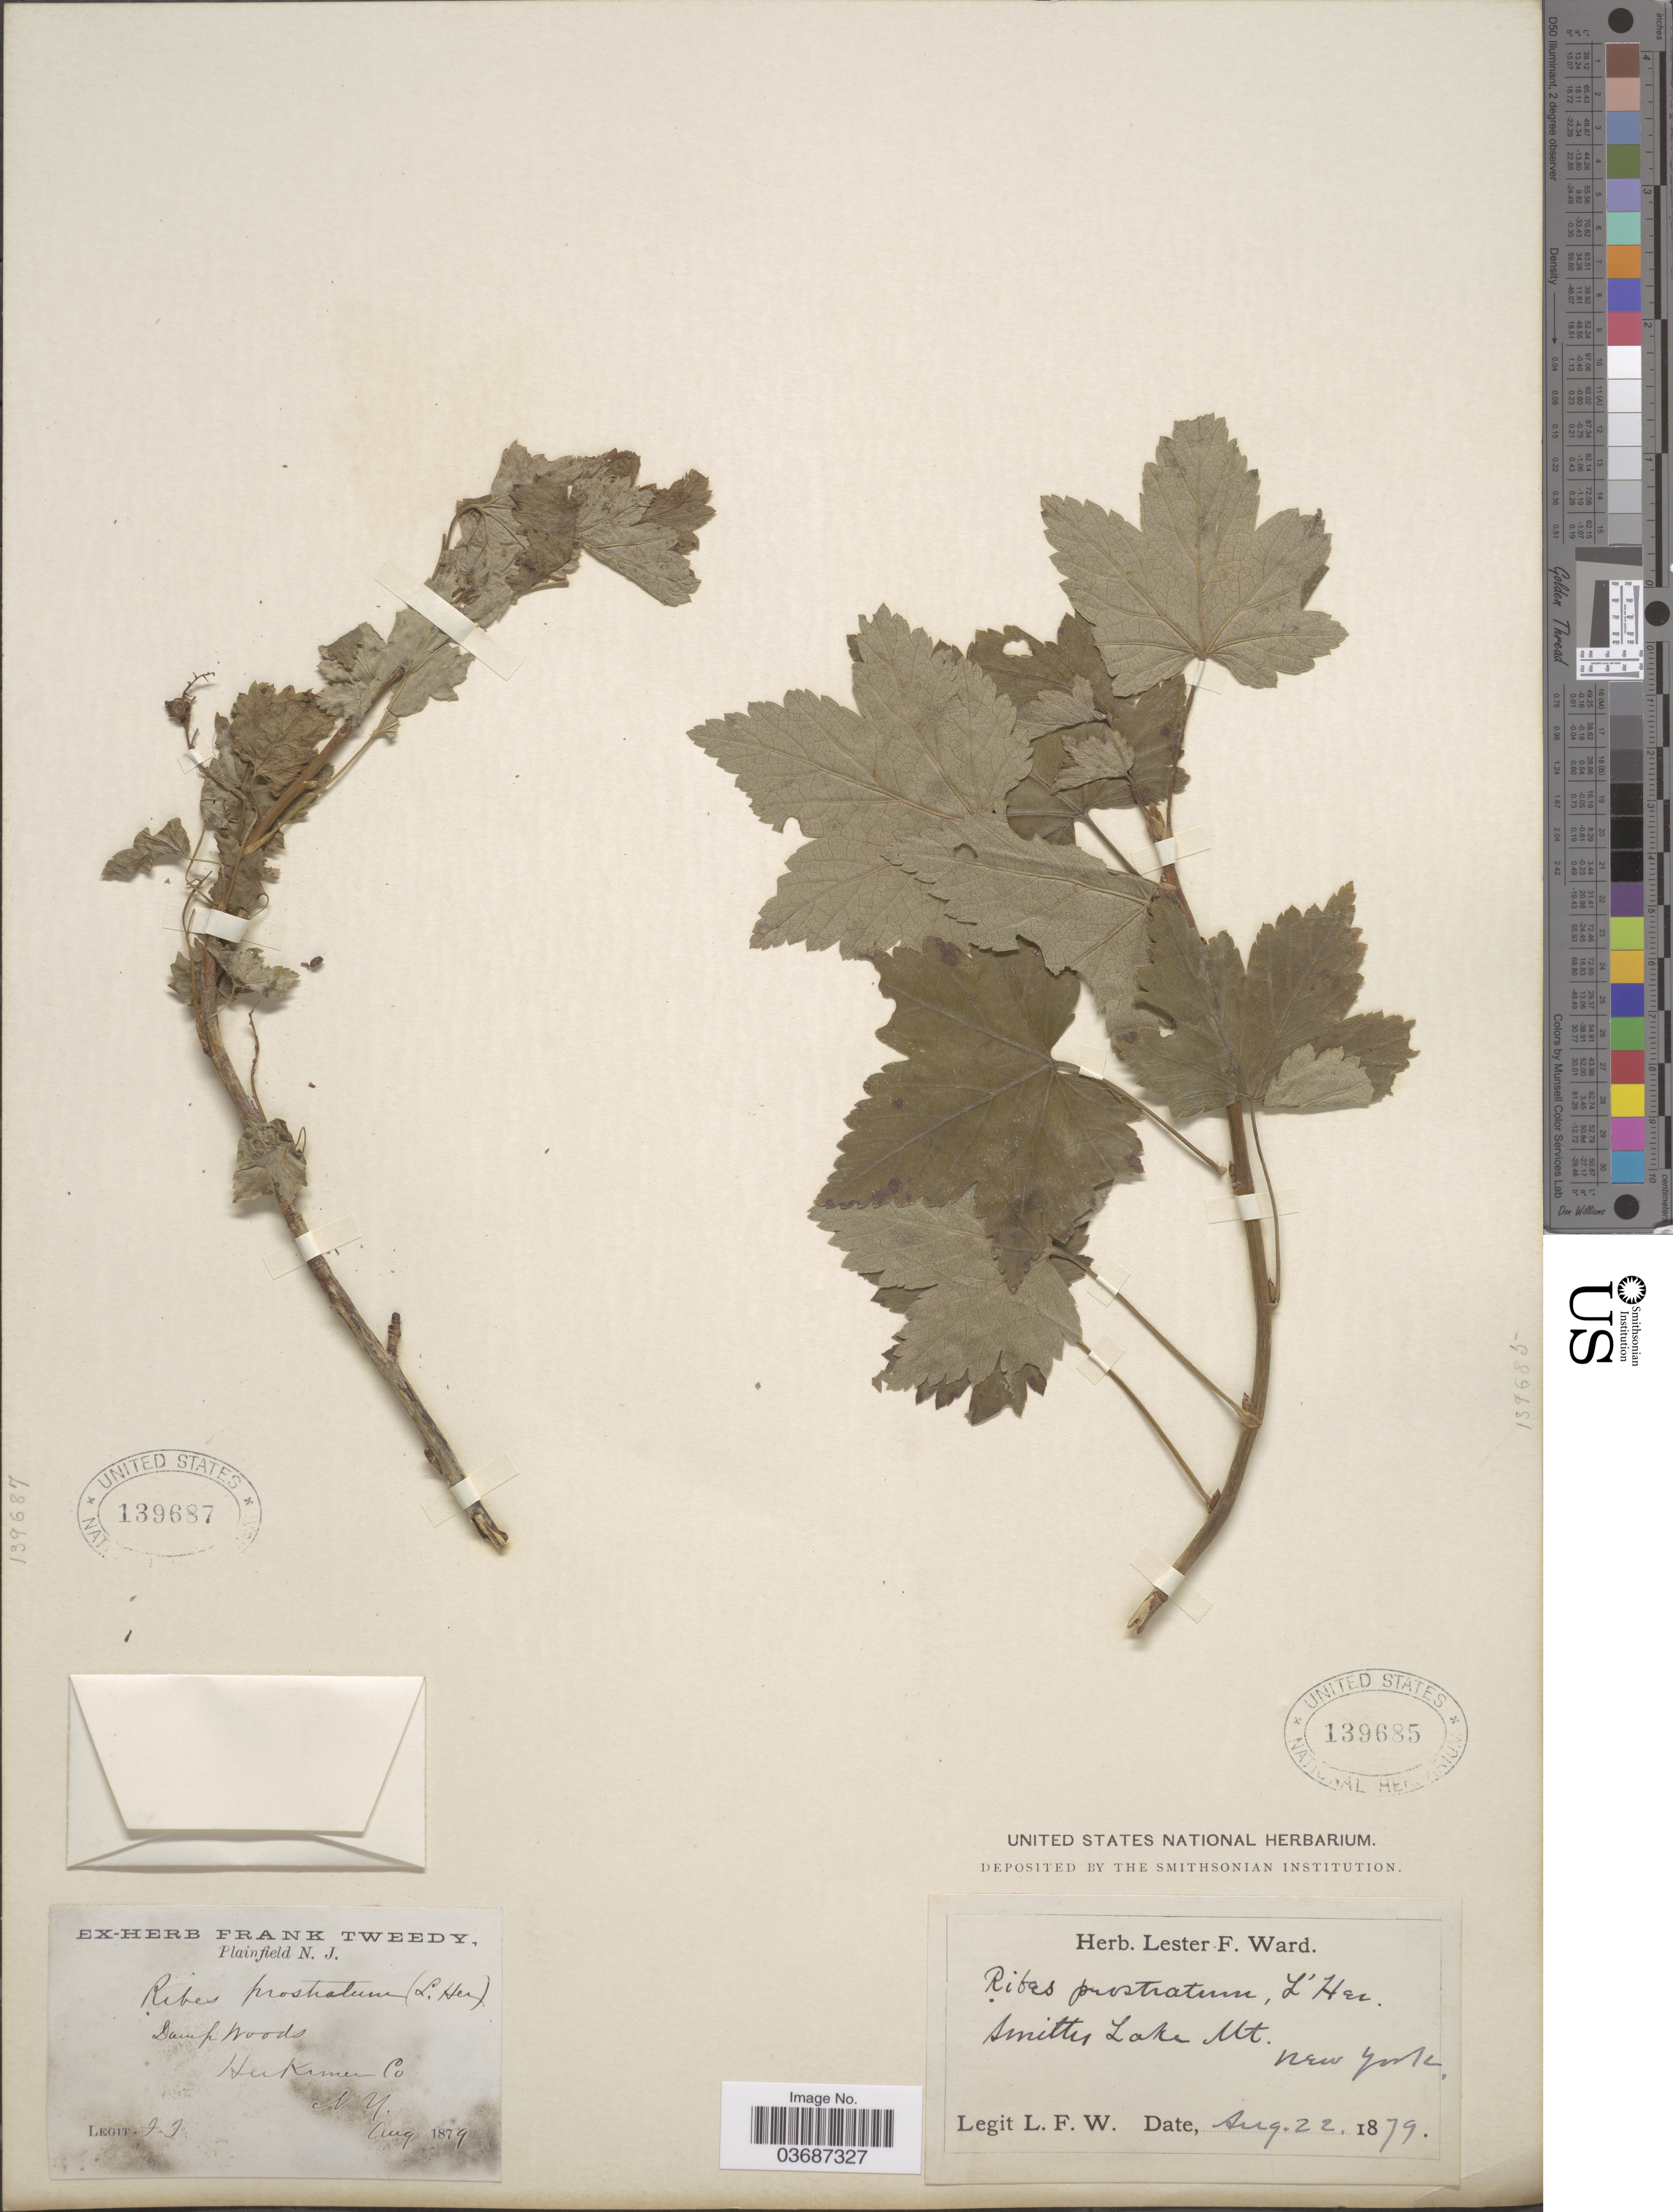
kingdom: Plantae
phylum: Tracheophyta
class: Magnoliopsida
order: Saxifragales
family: Grossulariaceae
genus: Ribes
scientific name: Ribes glandulosum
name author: Ruiz & Pav.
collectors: L. F. Ward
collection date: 1879-08-22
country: United States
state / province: New York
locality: Smiths Lake Mt.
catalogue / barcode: US 139685